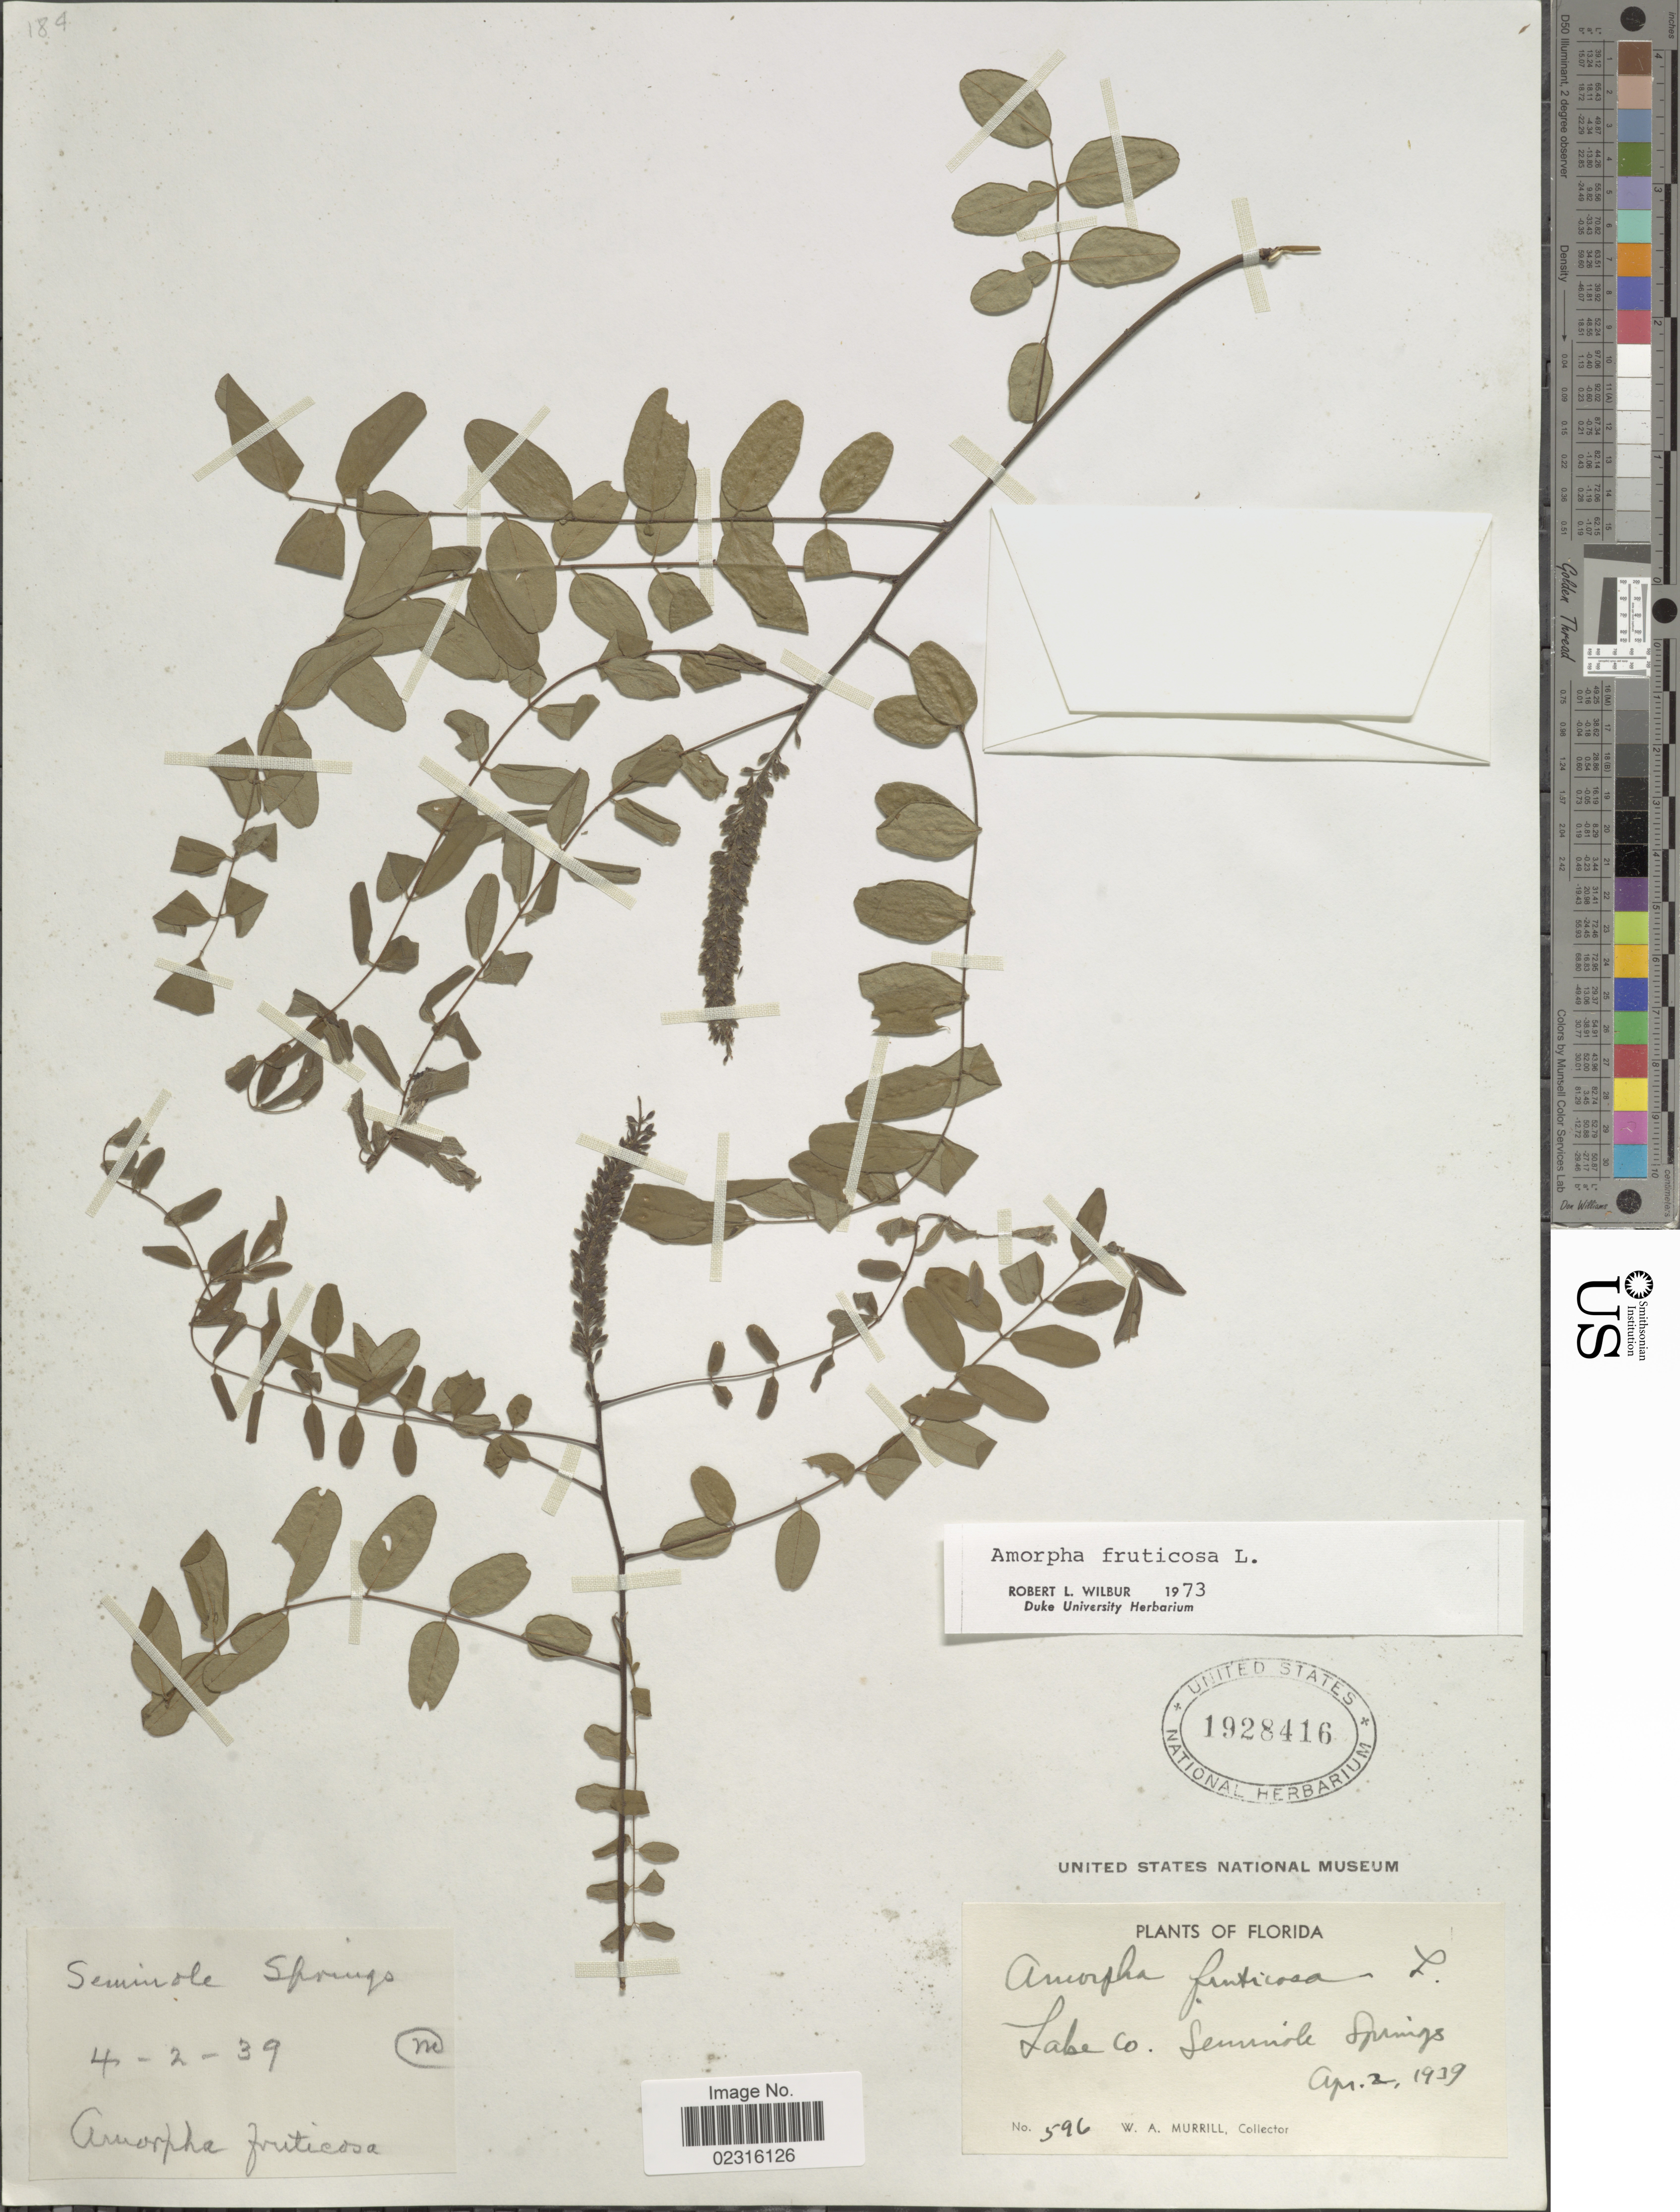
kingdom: Plantae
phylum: Tracheophyta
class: Magnoliopsida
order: Fabales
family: Fabaceae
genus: Amorpha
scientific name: Amorpha fruticosa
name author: L.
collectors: W. A. Murrill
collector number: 596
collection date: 1939-04-02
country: United States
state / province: Florida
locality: Seminole Springs, Lake Co.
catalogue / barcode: US 1928416